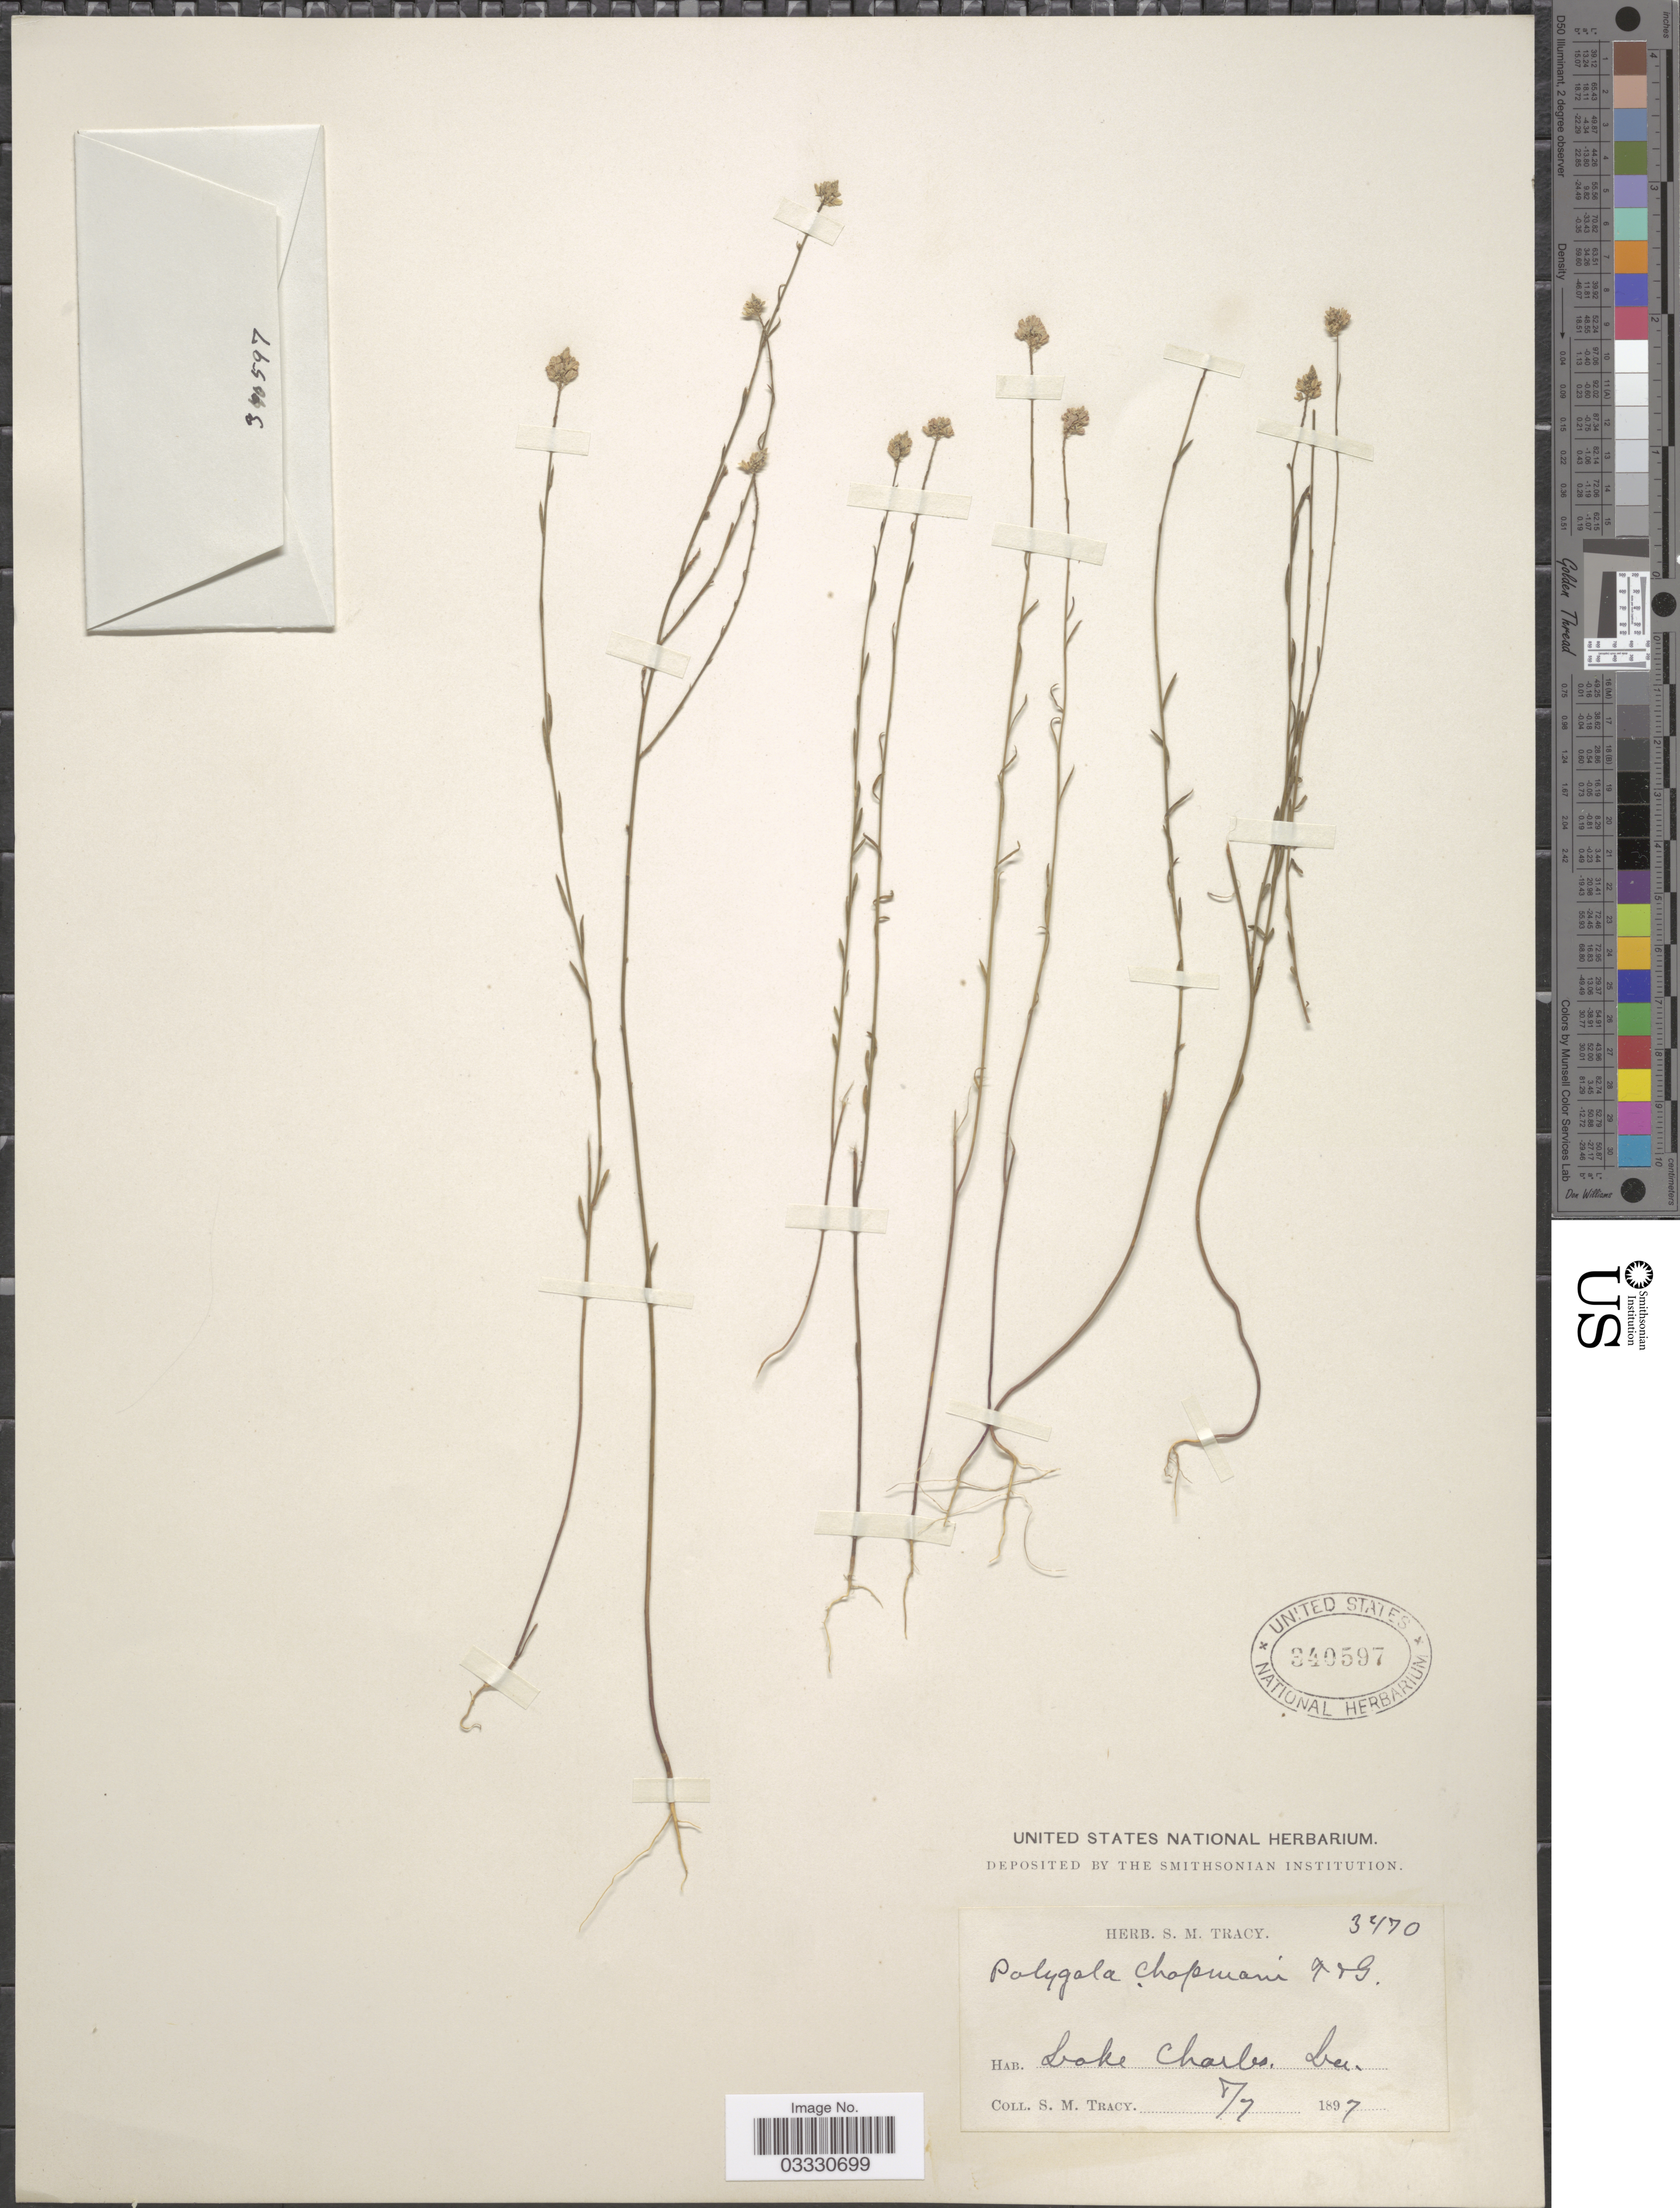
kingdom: Plantae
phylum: Tracheophyta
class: Magnoliopsida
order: Fabales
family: Polygalaceae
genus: Polygala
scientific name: Polygala fastigiata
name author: Nutt.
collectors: S. M. Tracy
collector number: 3470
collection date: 1897-07-08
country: United States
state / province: Louisiana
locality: Lake Charles.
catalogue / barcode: US 340597